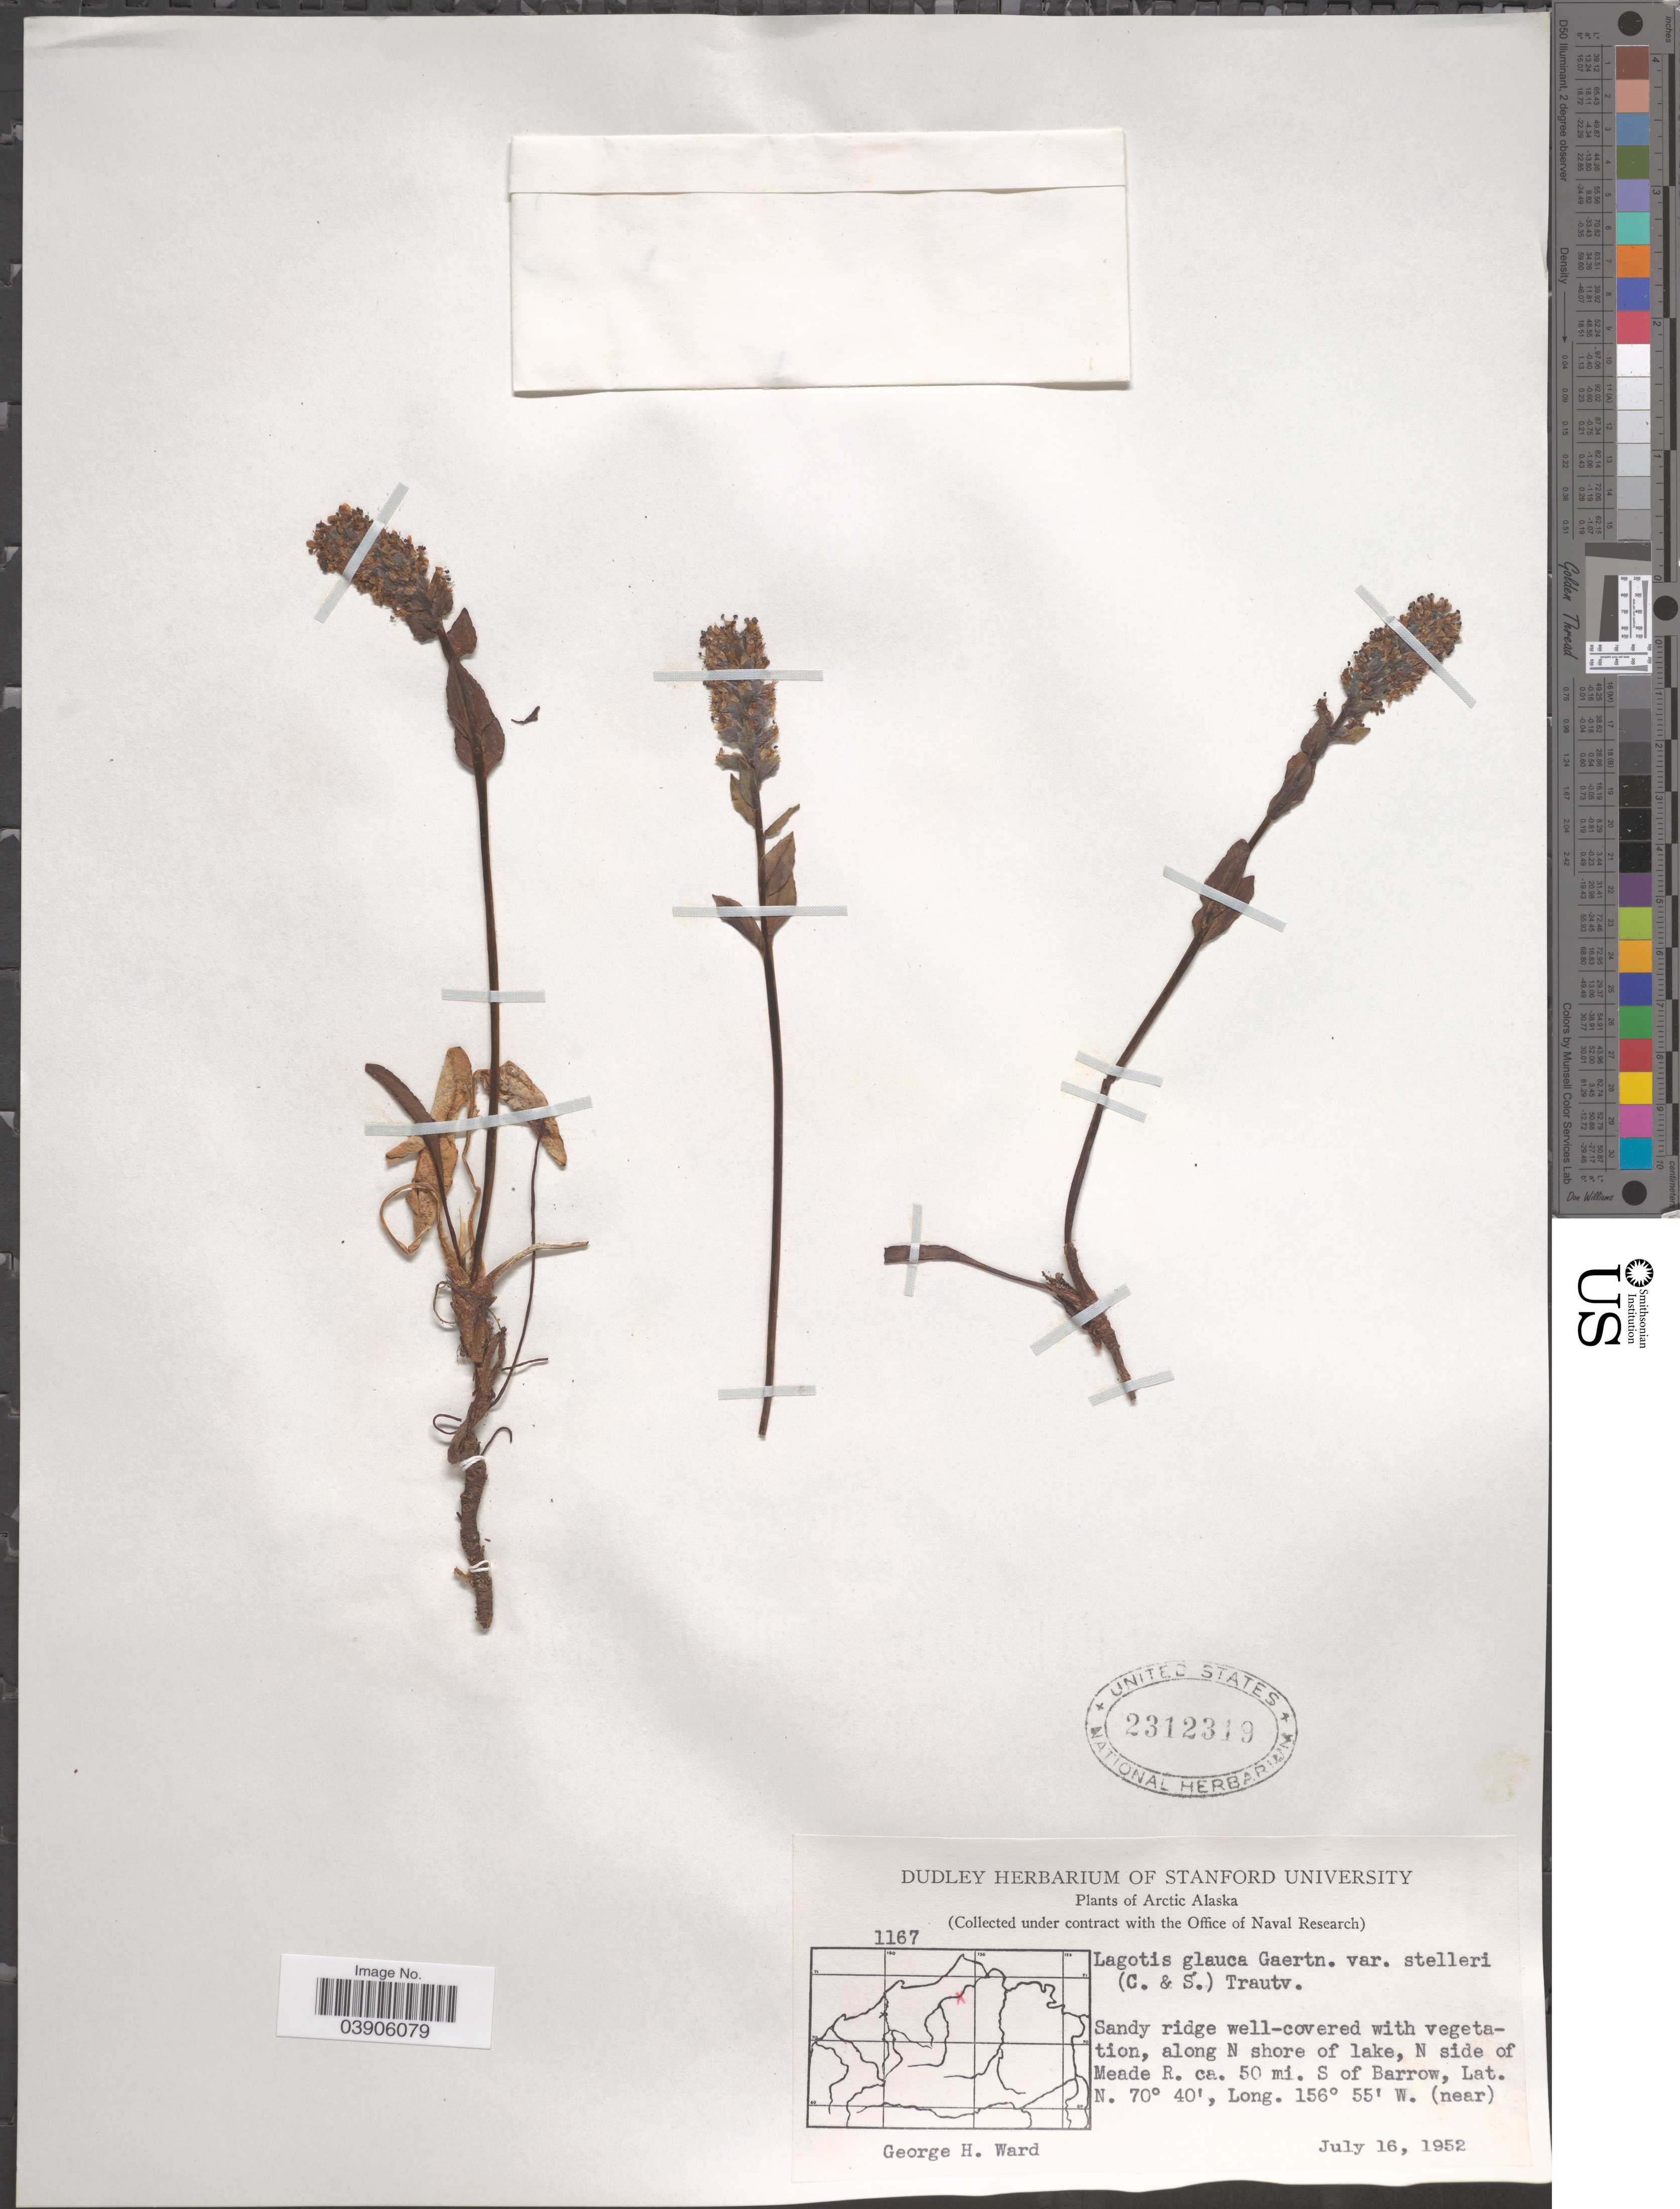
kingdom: Plantae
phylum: Tracheophyta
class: Magnoliopsida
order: Lamiales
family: Plantaginaceae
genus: Lagotis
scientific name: Lagotis glauca var. stelleri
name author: Trautv.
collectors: G. H. Ward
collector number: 1167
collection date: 1952-07-16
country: United States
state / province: Alaska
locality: Arctic Alaska. Along N shore of lake, N side of Meade R. ca. 50 mi. S of Barrow.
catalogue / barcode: US 2312319